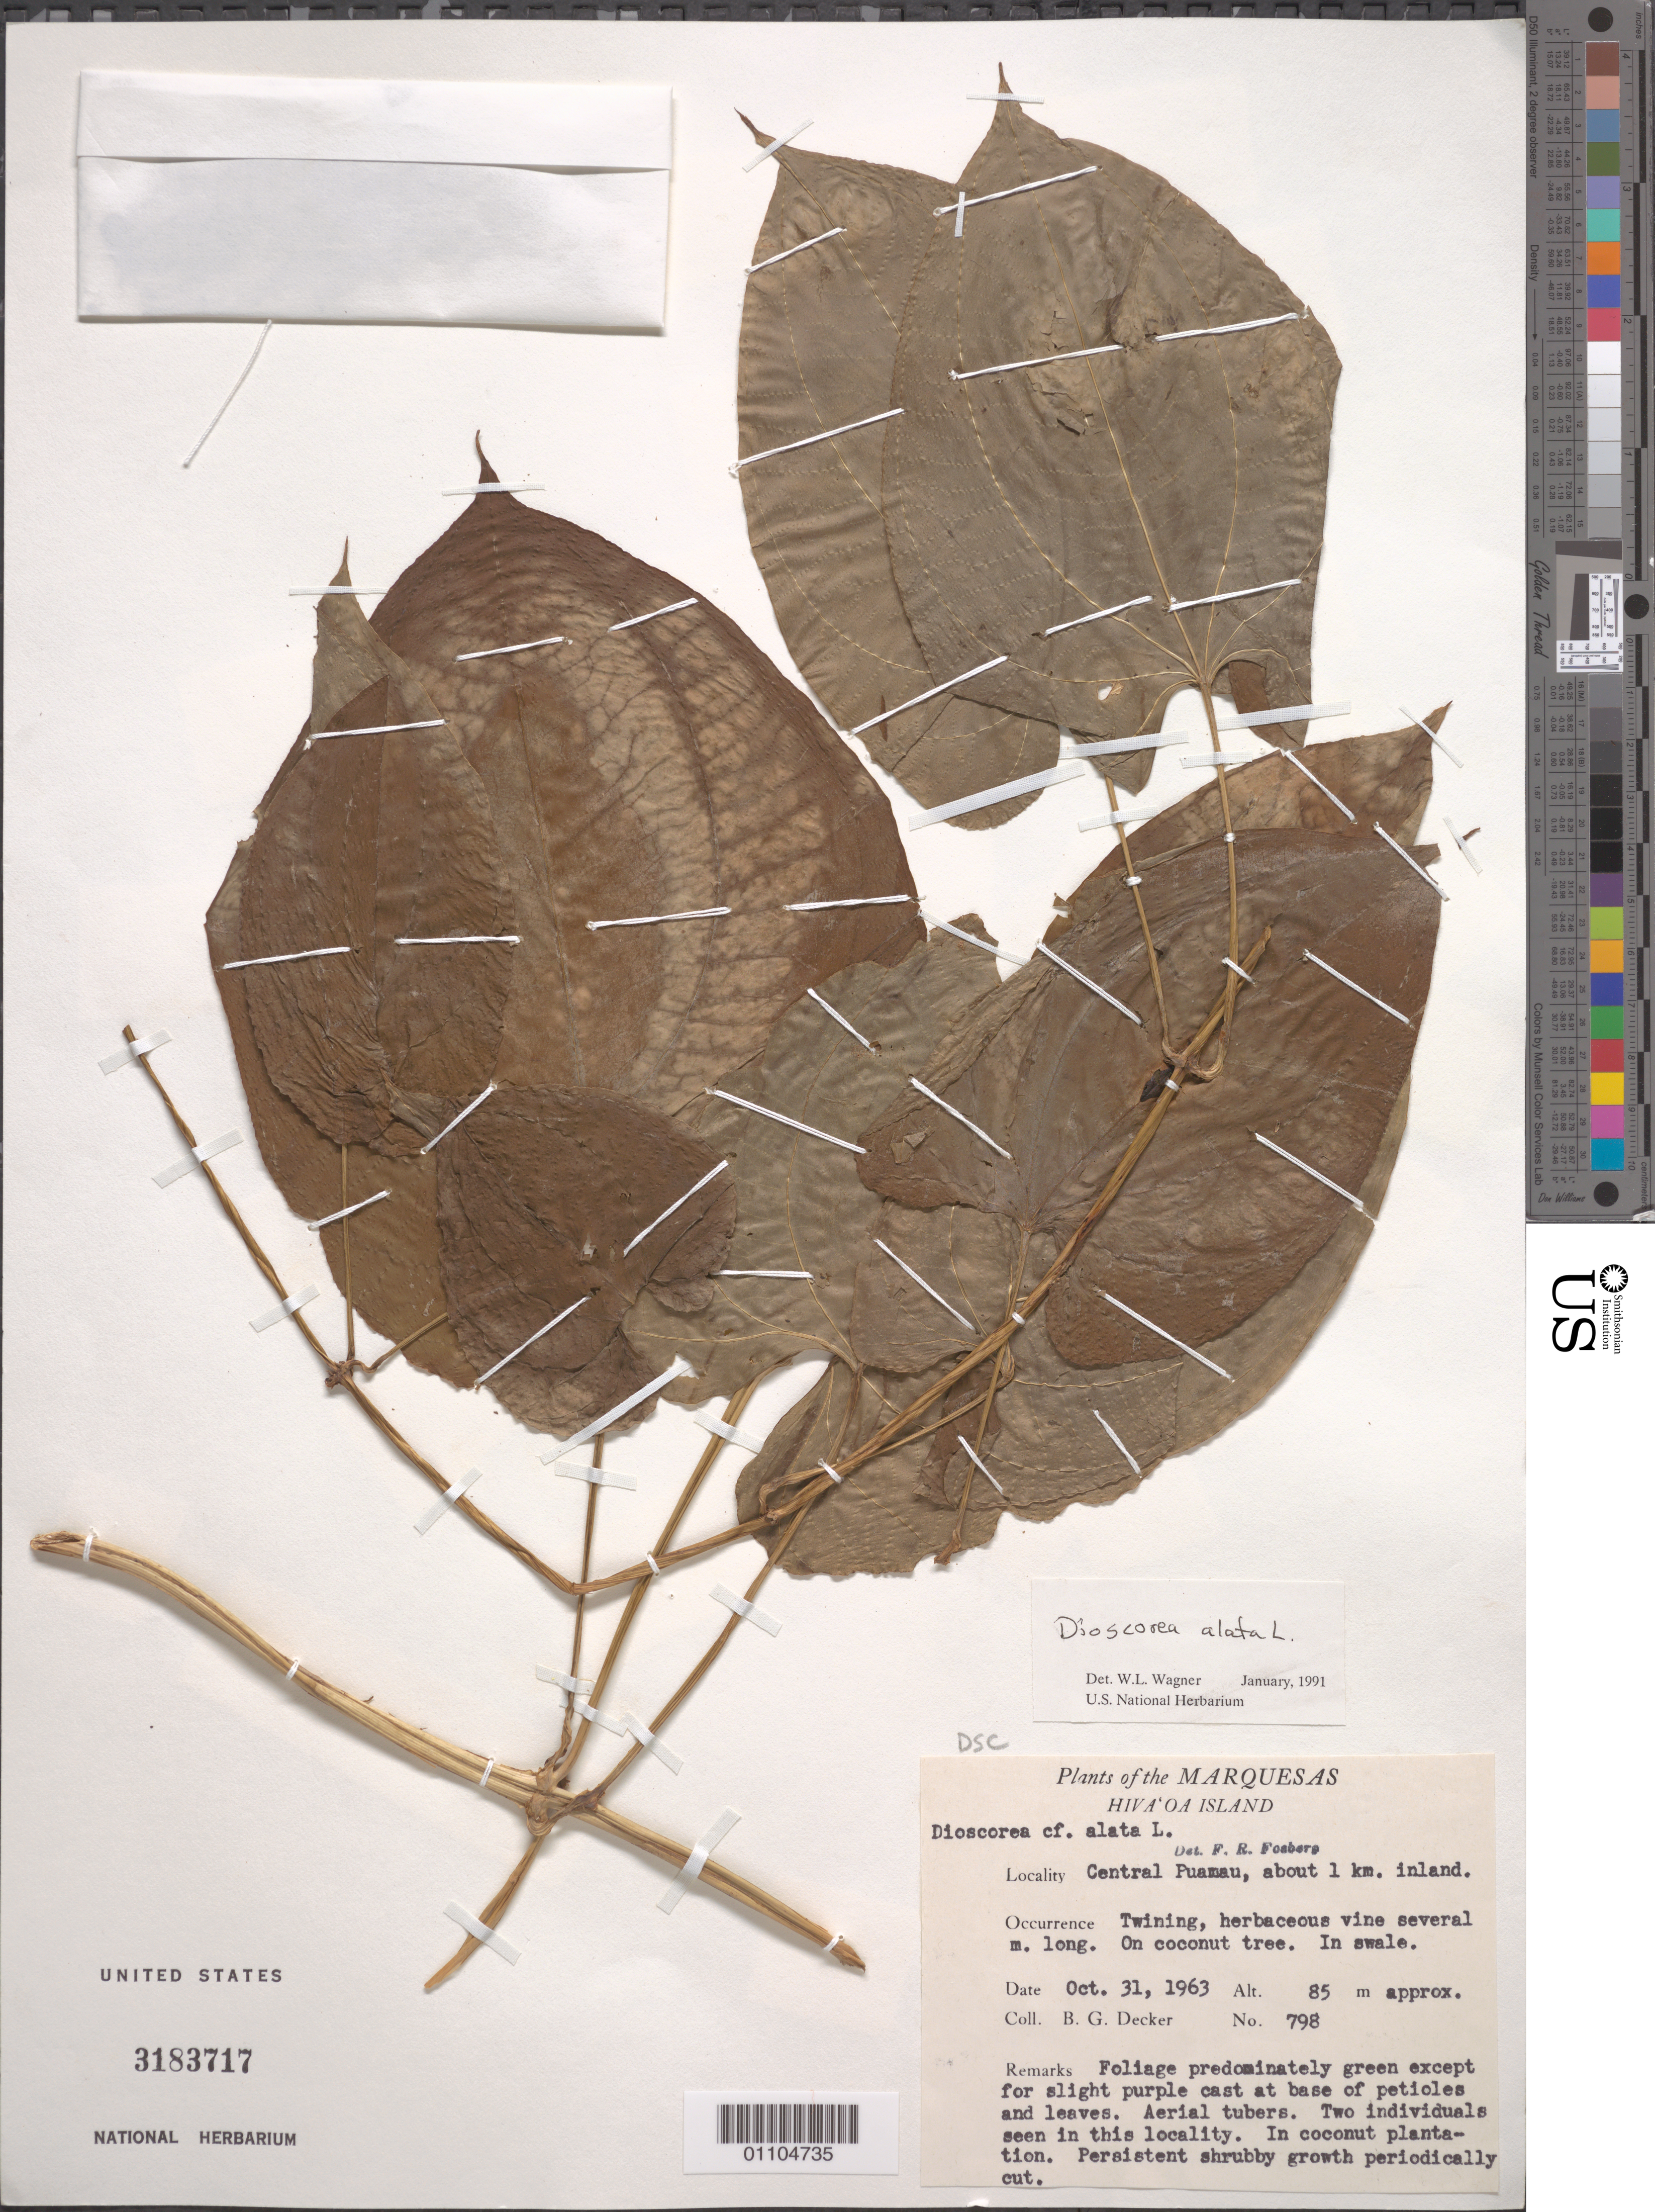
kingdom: Plantae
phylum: Tracheophyta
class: Liliopsida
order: Dioscoreales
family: Dioscoreaceae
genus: Dioscorea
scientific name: Dioscorea alata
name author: L.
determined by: Wagner, W. L., (BOT), Smithsonian Institution - National Museum of Natural History (UNITED STATES)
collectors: B. G. Decker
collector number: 798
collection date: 1963-10-31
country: French Polynesia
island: Hiva Oa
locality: central Puamau Valley, about 1 km inland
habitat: Twining, herbaceous vine several m long. On coconut tree. In swale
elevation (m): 85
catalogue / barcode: US 3183717